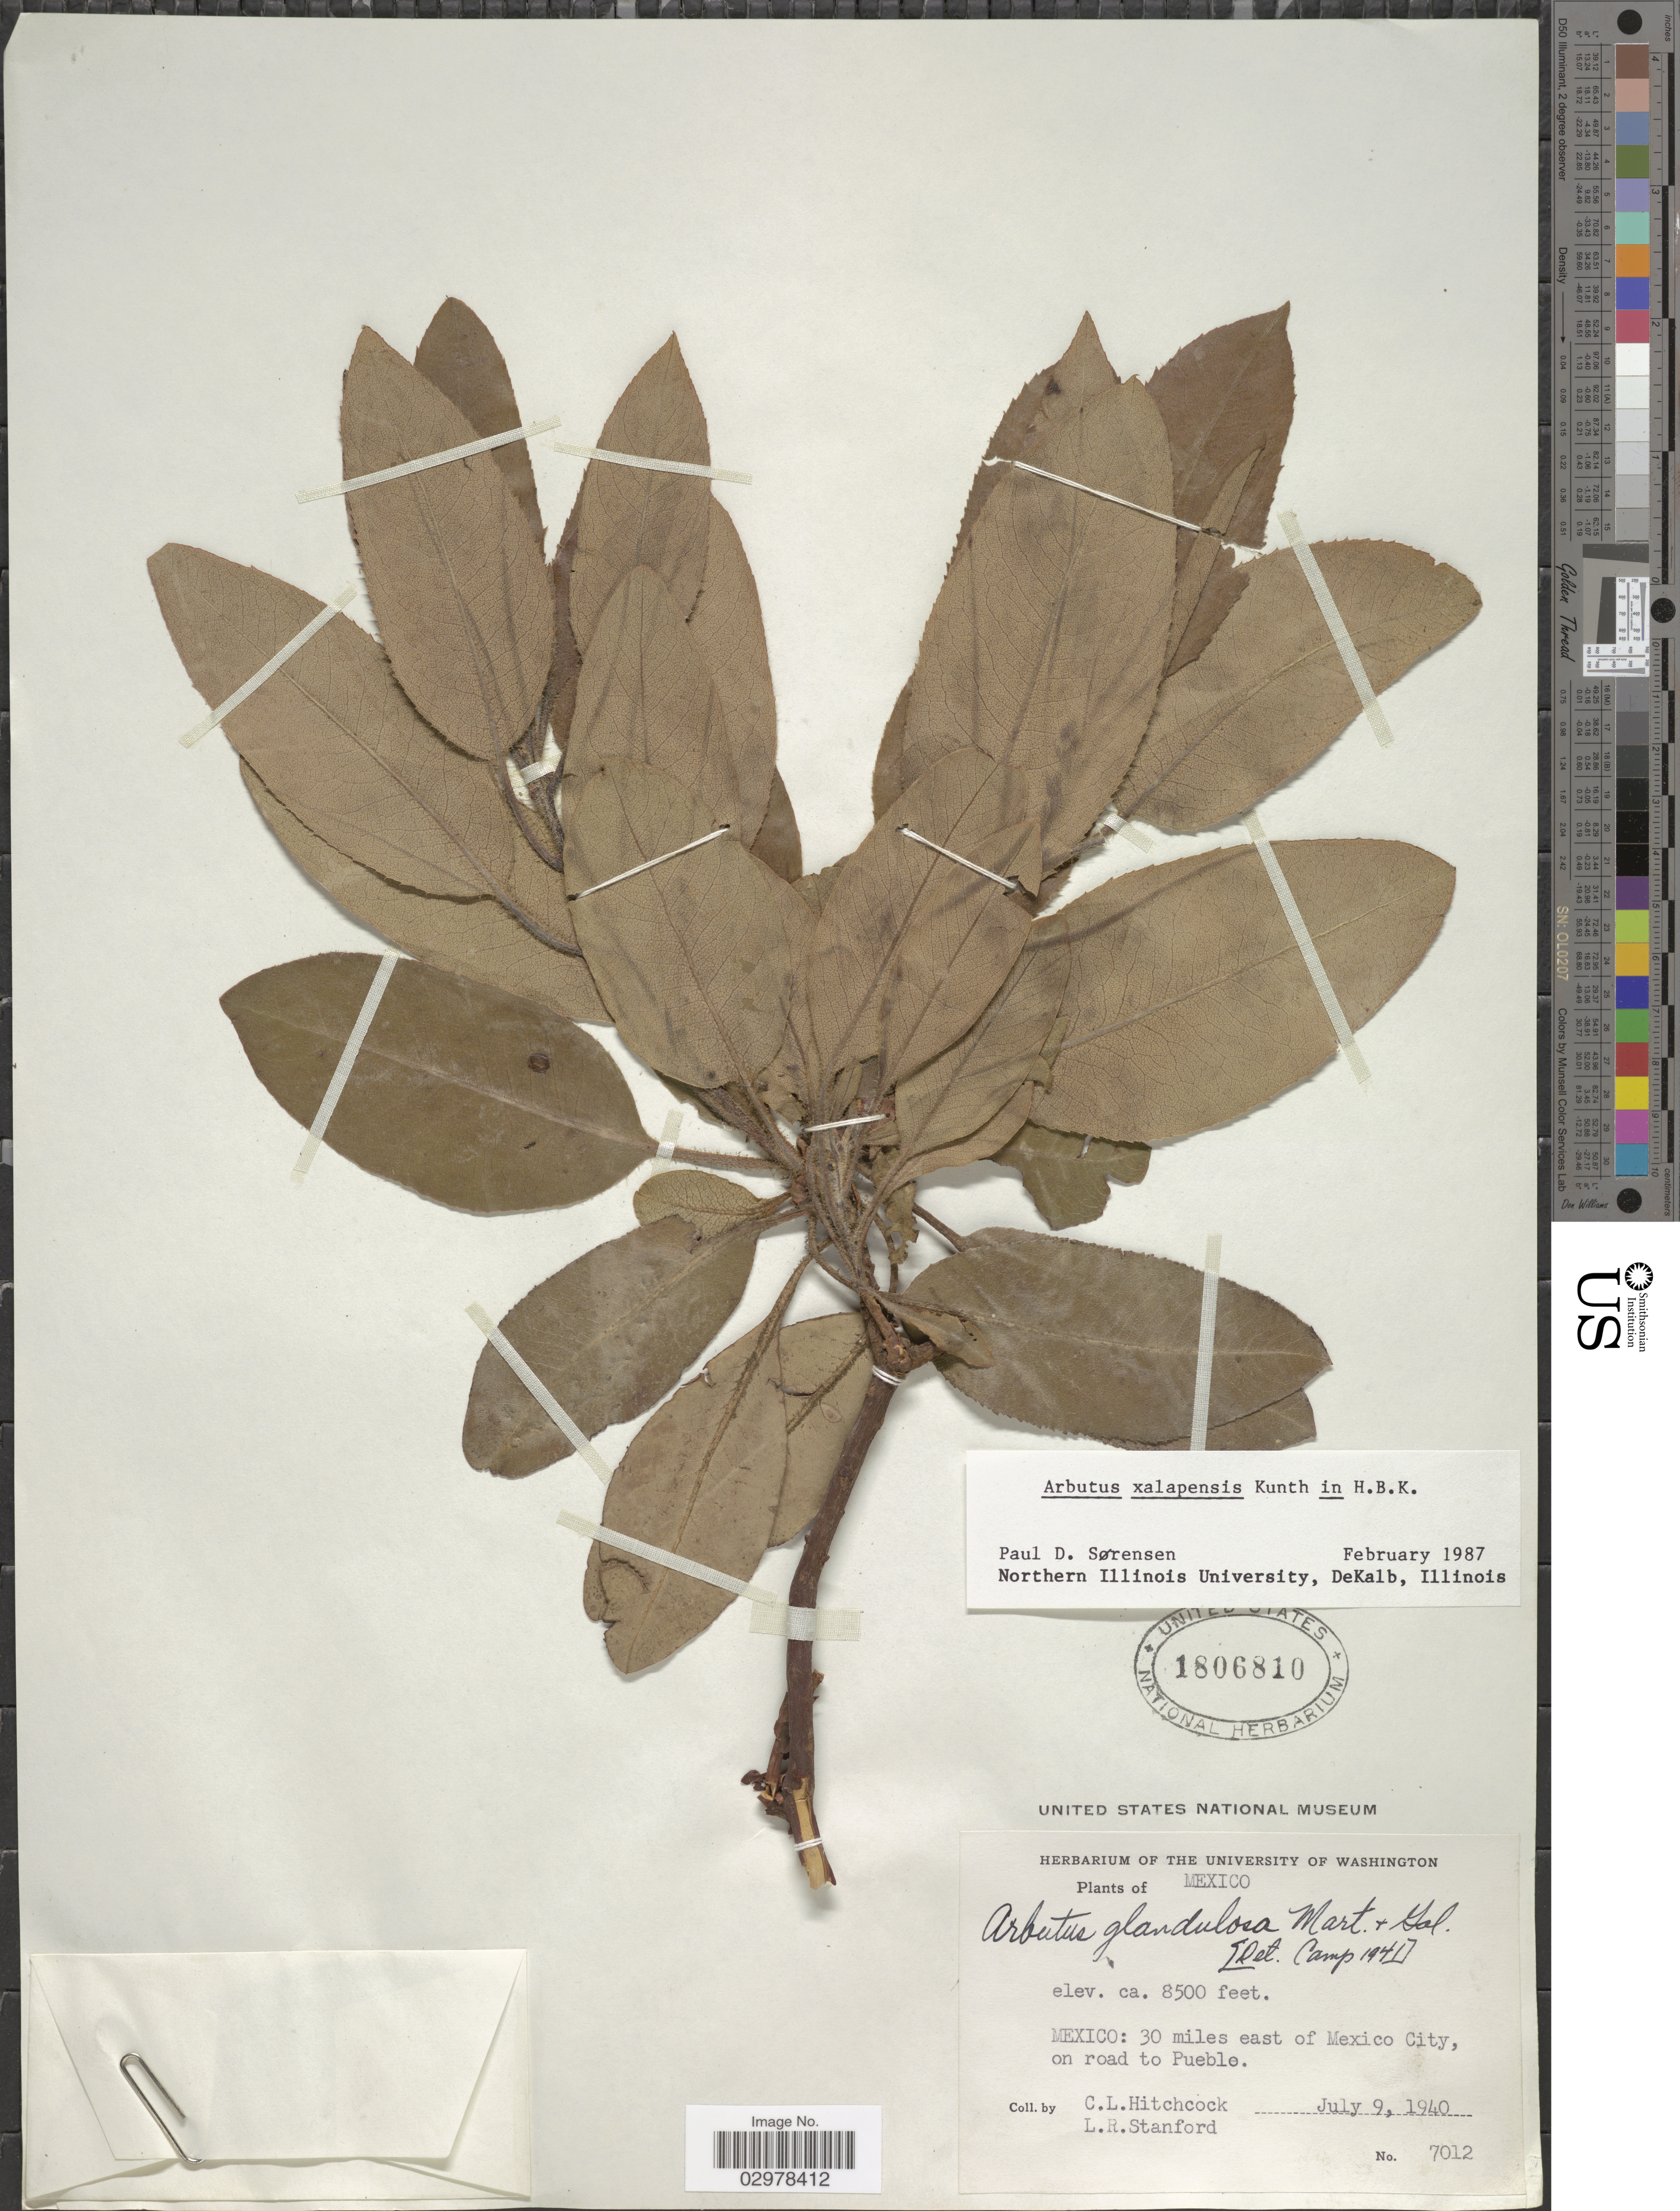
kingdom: Plantae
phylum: Tracheophyta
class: Magnoliopsida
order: Ericales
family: Ericaceae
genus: Arbutus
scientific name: Arbutus xalapensis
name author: Kunth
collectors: C. L. Hitchcock & L. R. Stanford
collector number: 7012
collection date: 1940-07-09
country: Mexico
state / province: México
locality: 30 miles east of Mexico City, on road to Pueblo.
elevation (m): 2591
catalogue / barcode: US 1806810